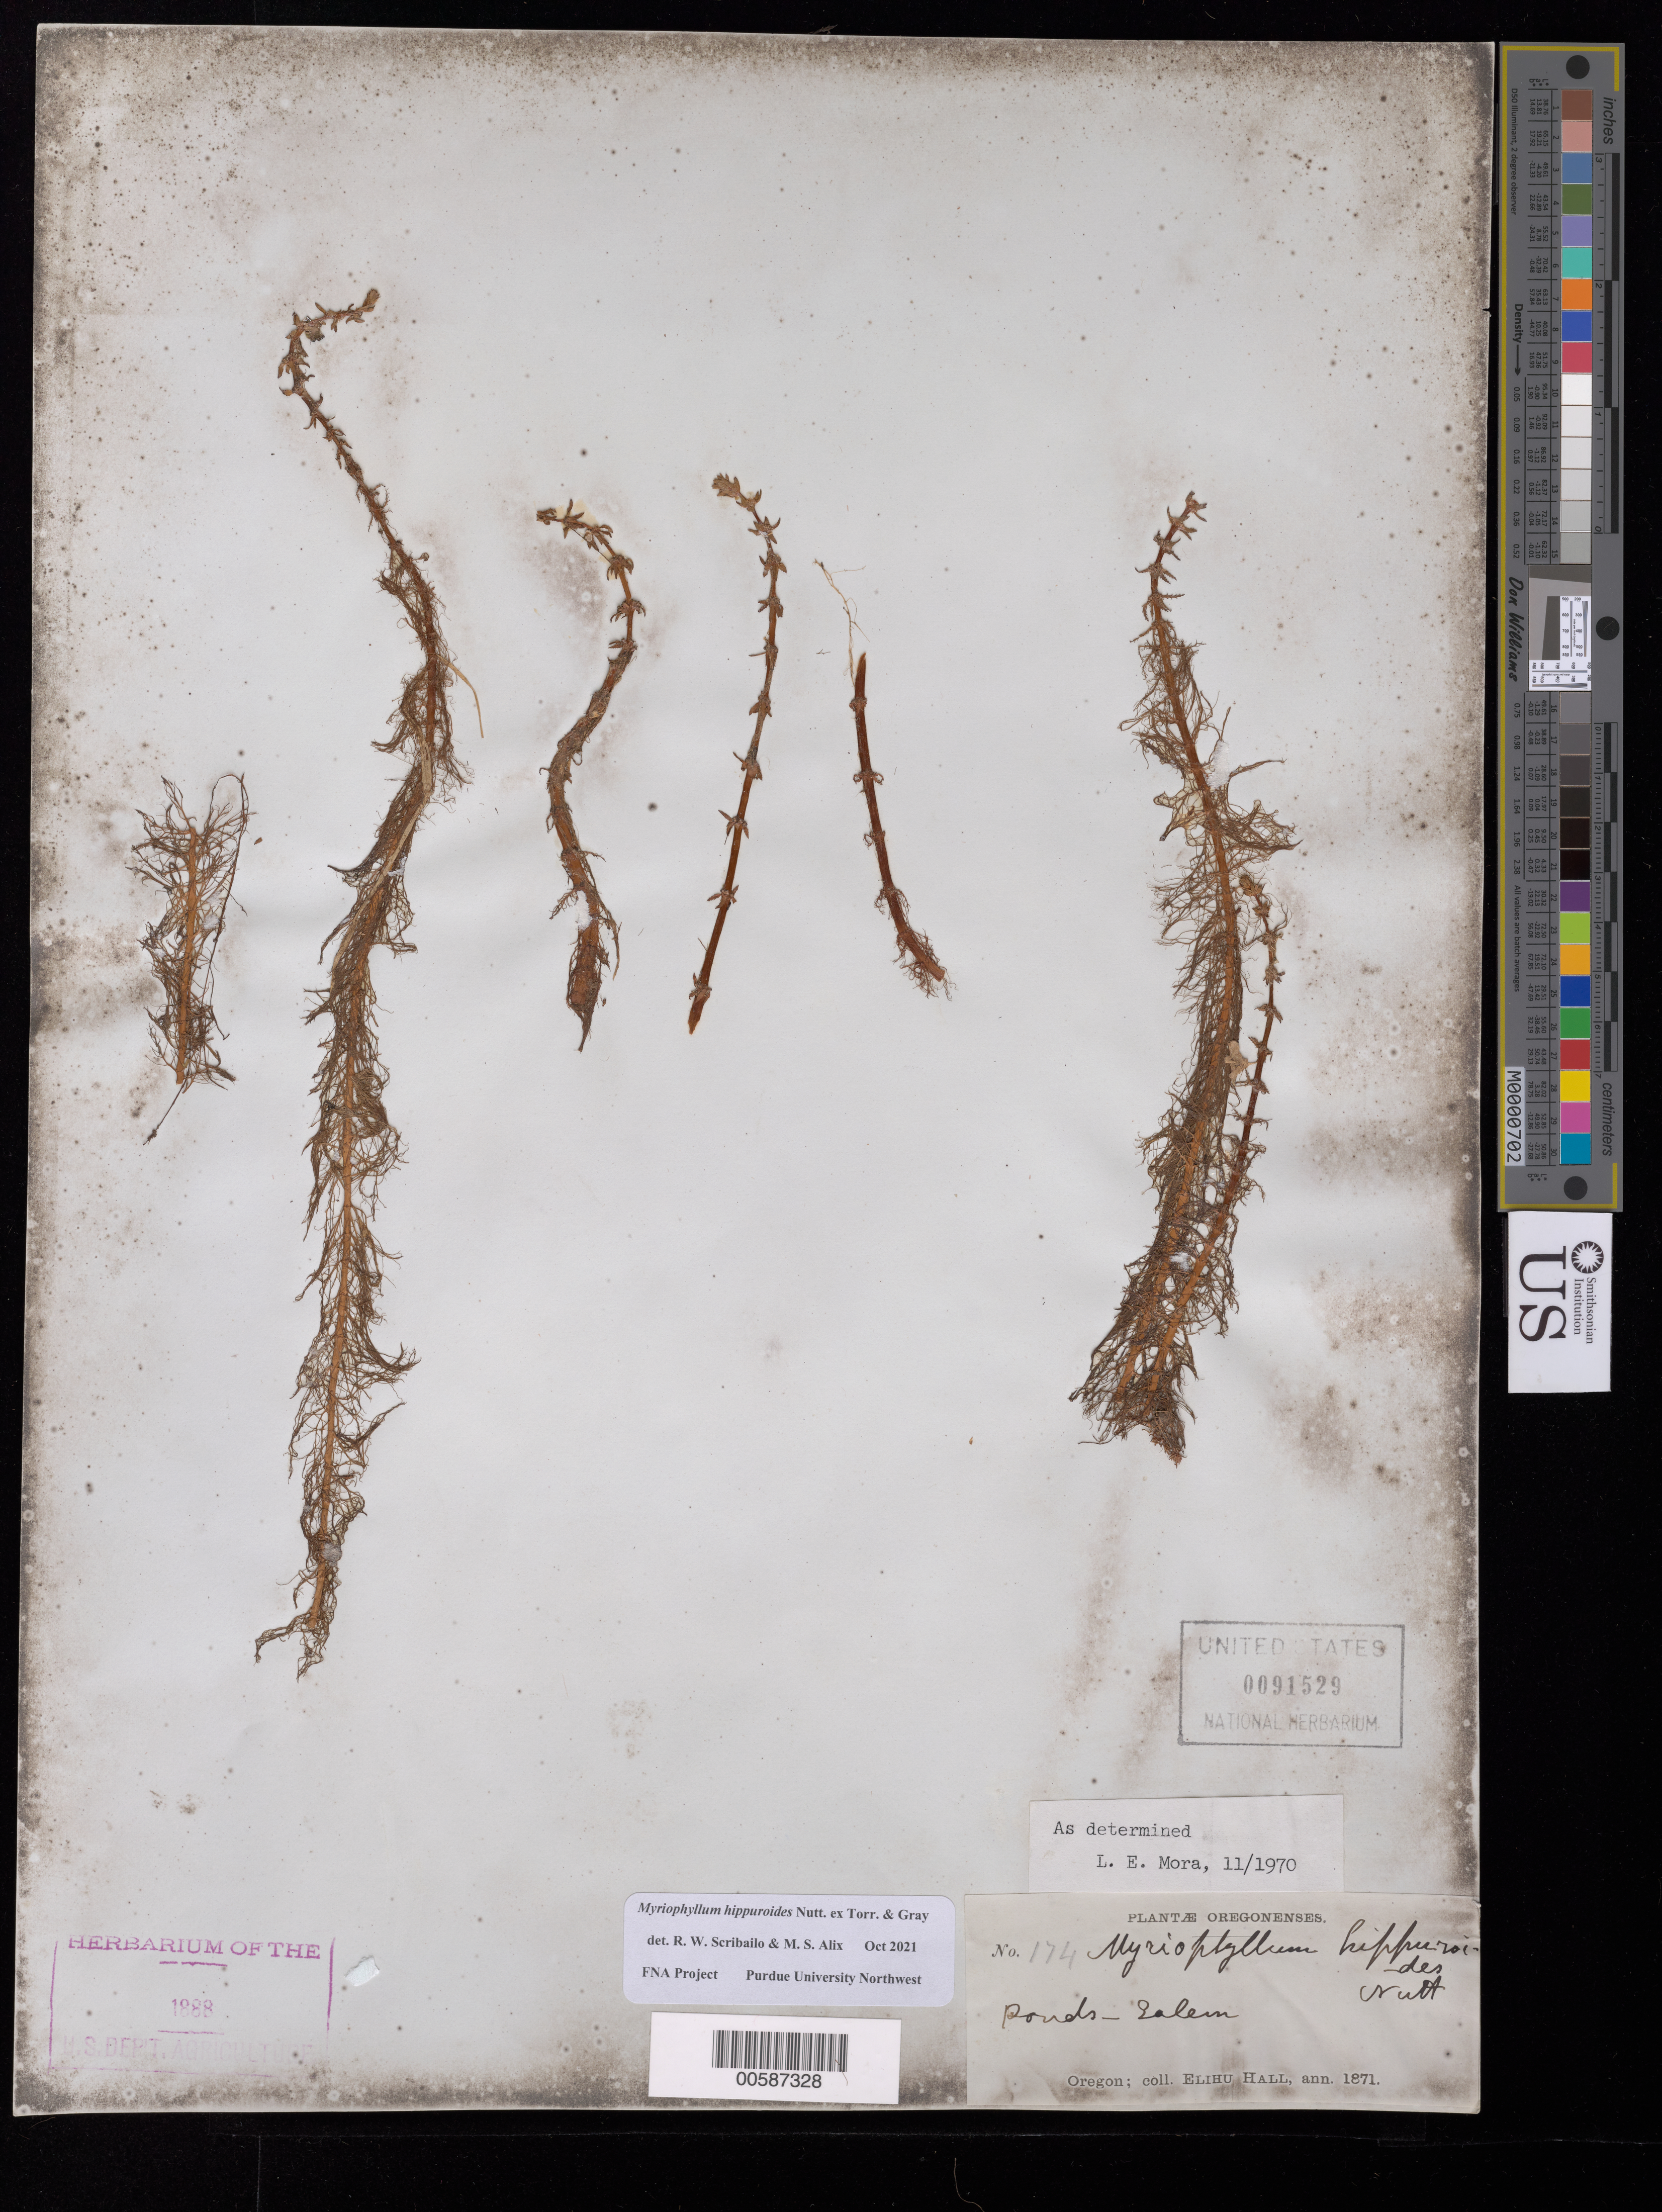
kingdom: Plantae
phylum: Tracheophyta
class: Magnoliopsida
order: Saxifragales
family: Haloragaceae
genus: Myriophyllum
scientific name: Myriophyllum hippuroides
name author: Nutt.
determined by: Scribailo, R. W.; Alix, M. S.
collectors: E. Hall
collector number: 174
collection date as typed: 1871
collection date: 1871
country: United States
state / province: Oregon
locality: Salem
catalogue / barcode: US 91529